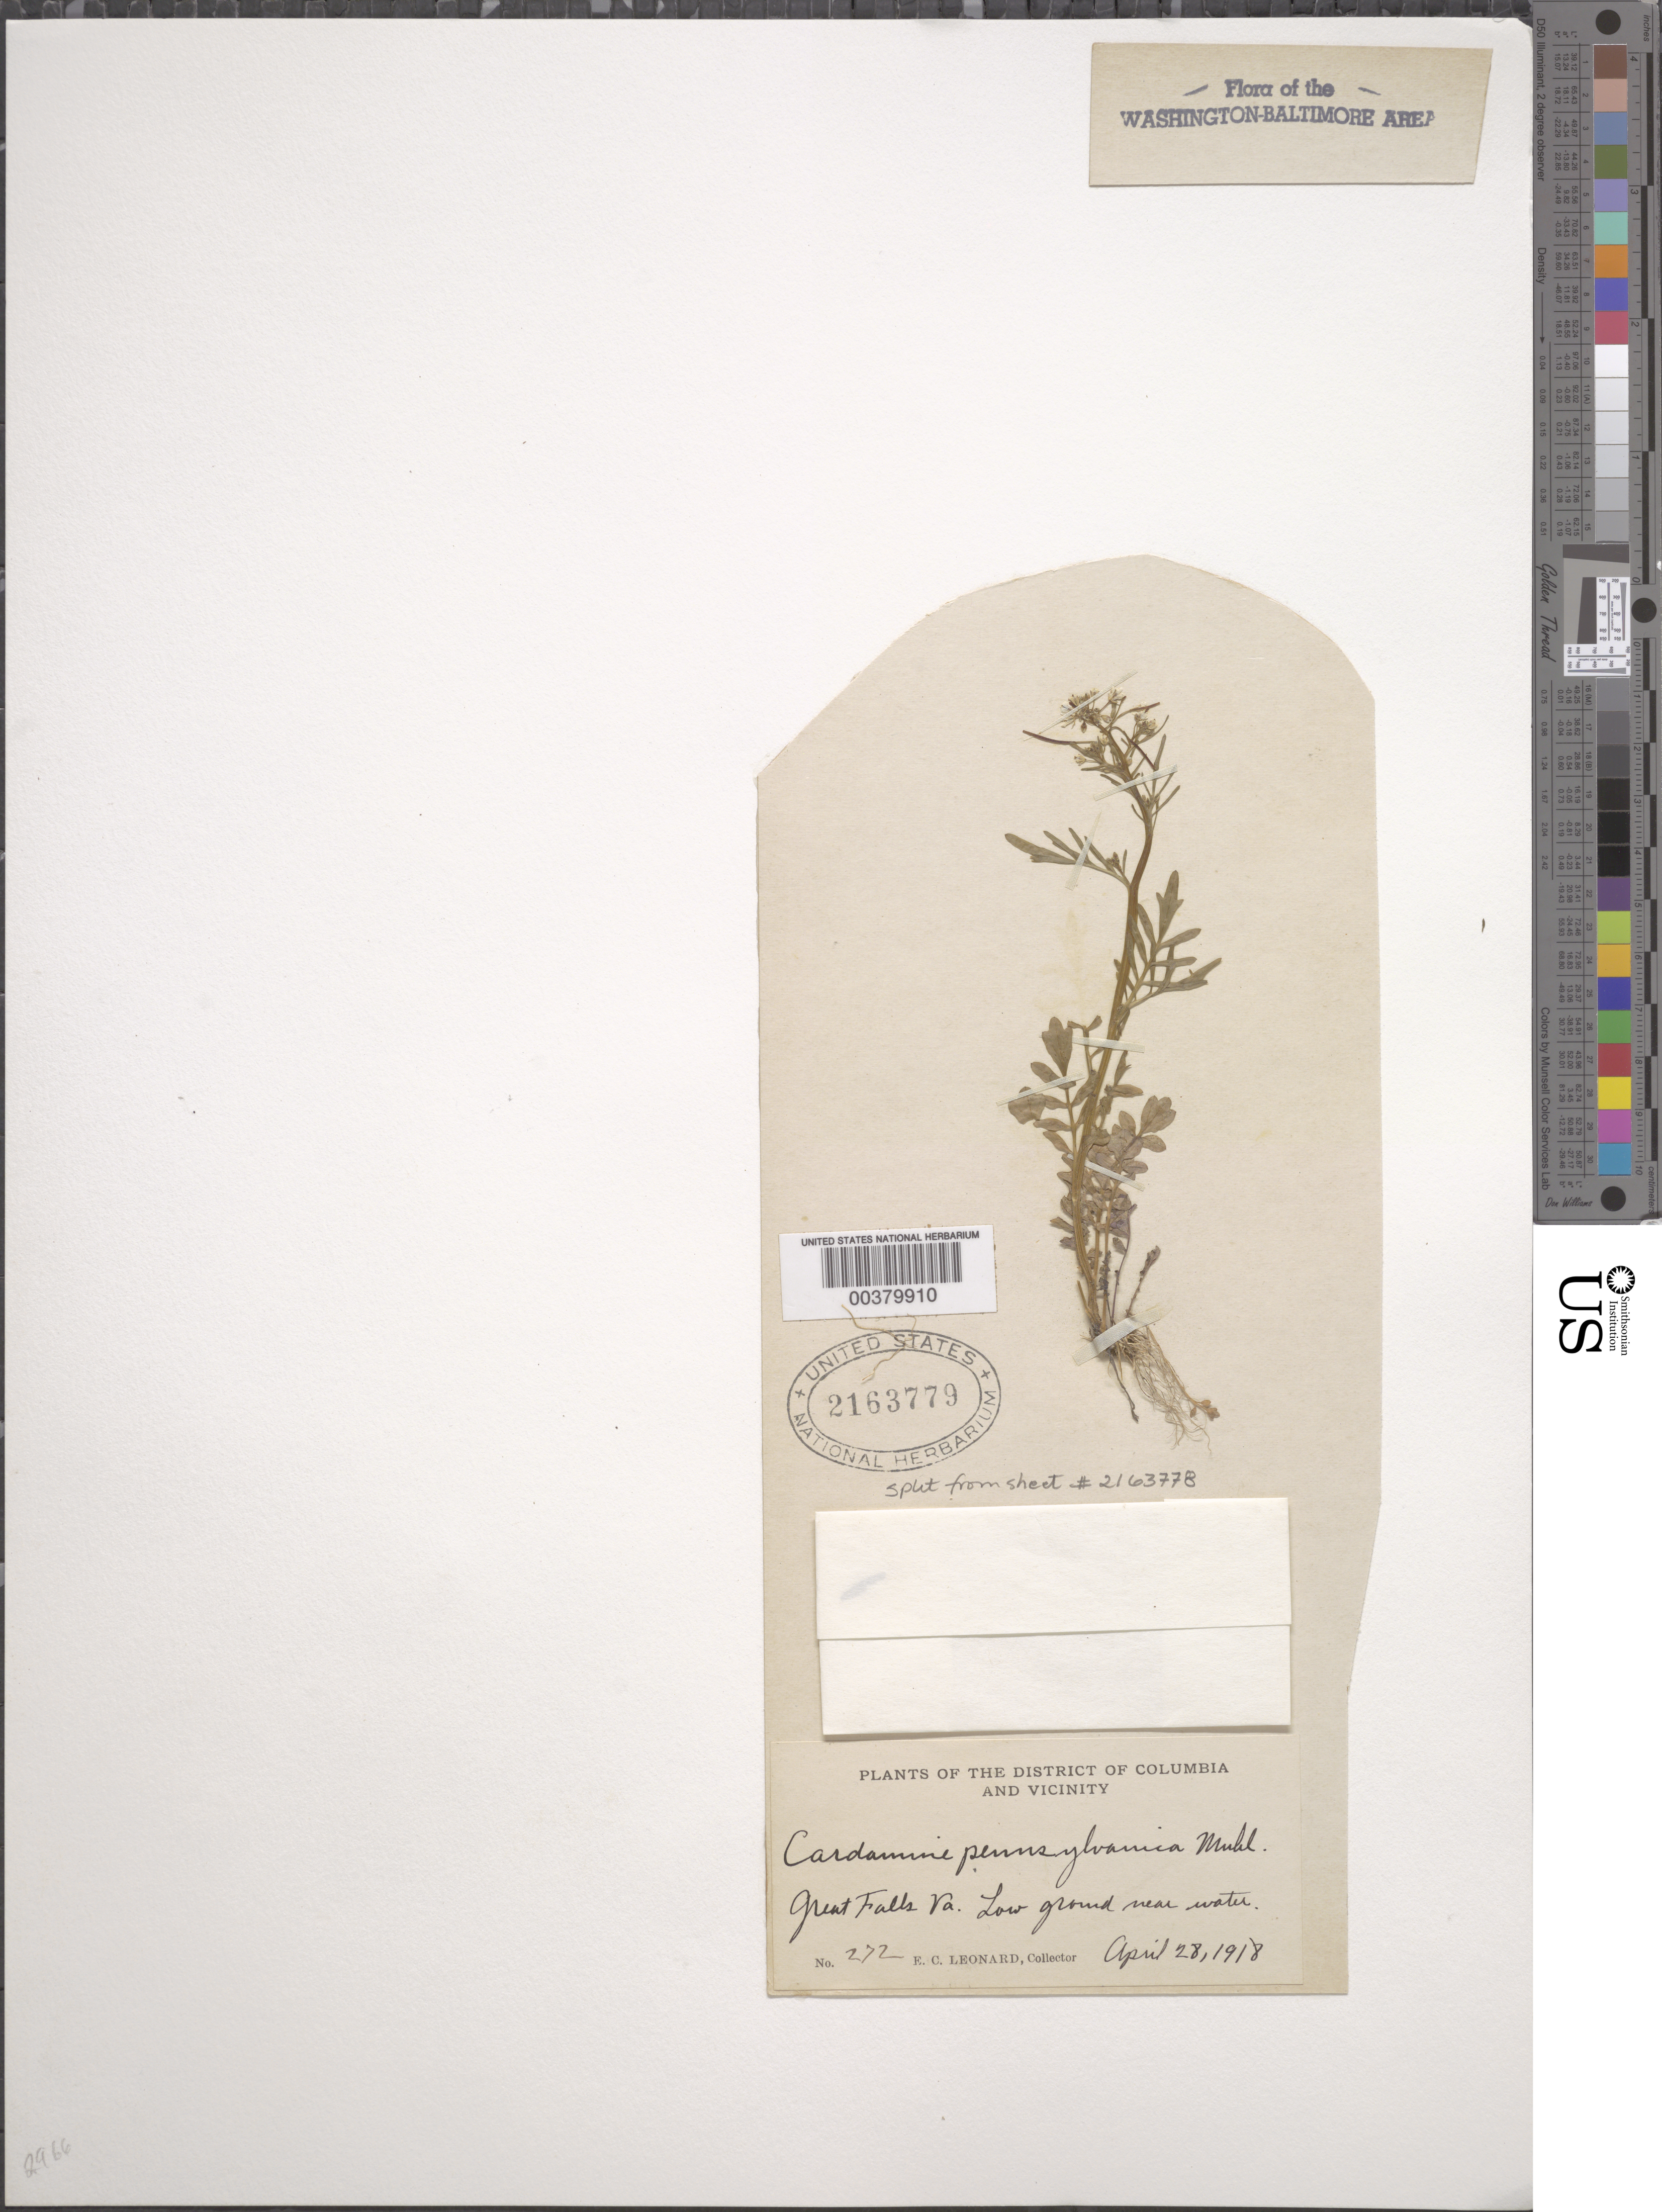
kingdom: Plantae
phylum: Tracheophyta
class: Magnoliopsida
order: Brassicales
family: Brassicaceae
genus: Cardamine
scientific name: Cardamine pensylvanica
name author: Muhl. ex Willd.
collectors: E. C. Leonard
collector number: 272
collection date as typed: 28 Apr 1918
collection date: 1918-04-28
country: United States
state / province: Virginia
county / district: Fairfax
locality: Great Falls C. & O. Canal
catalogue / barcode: US 2163779